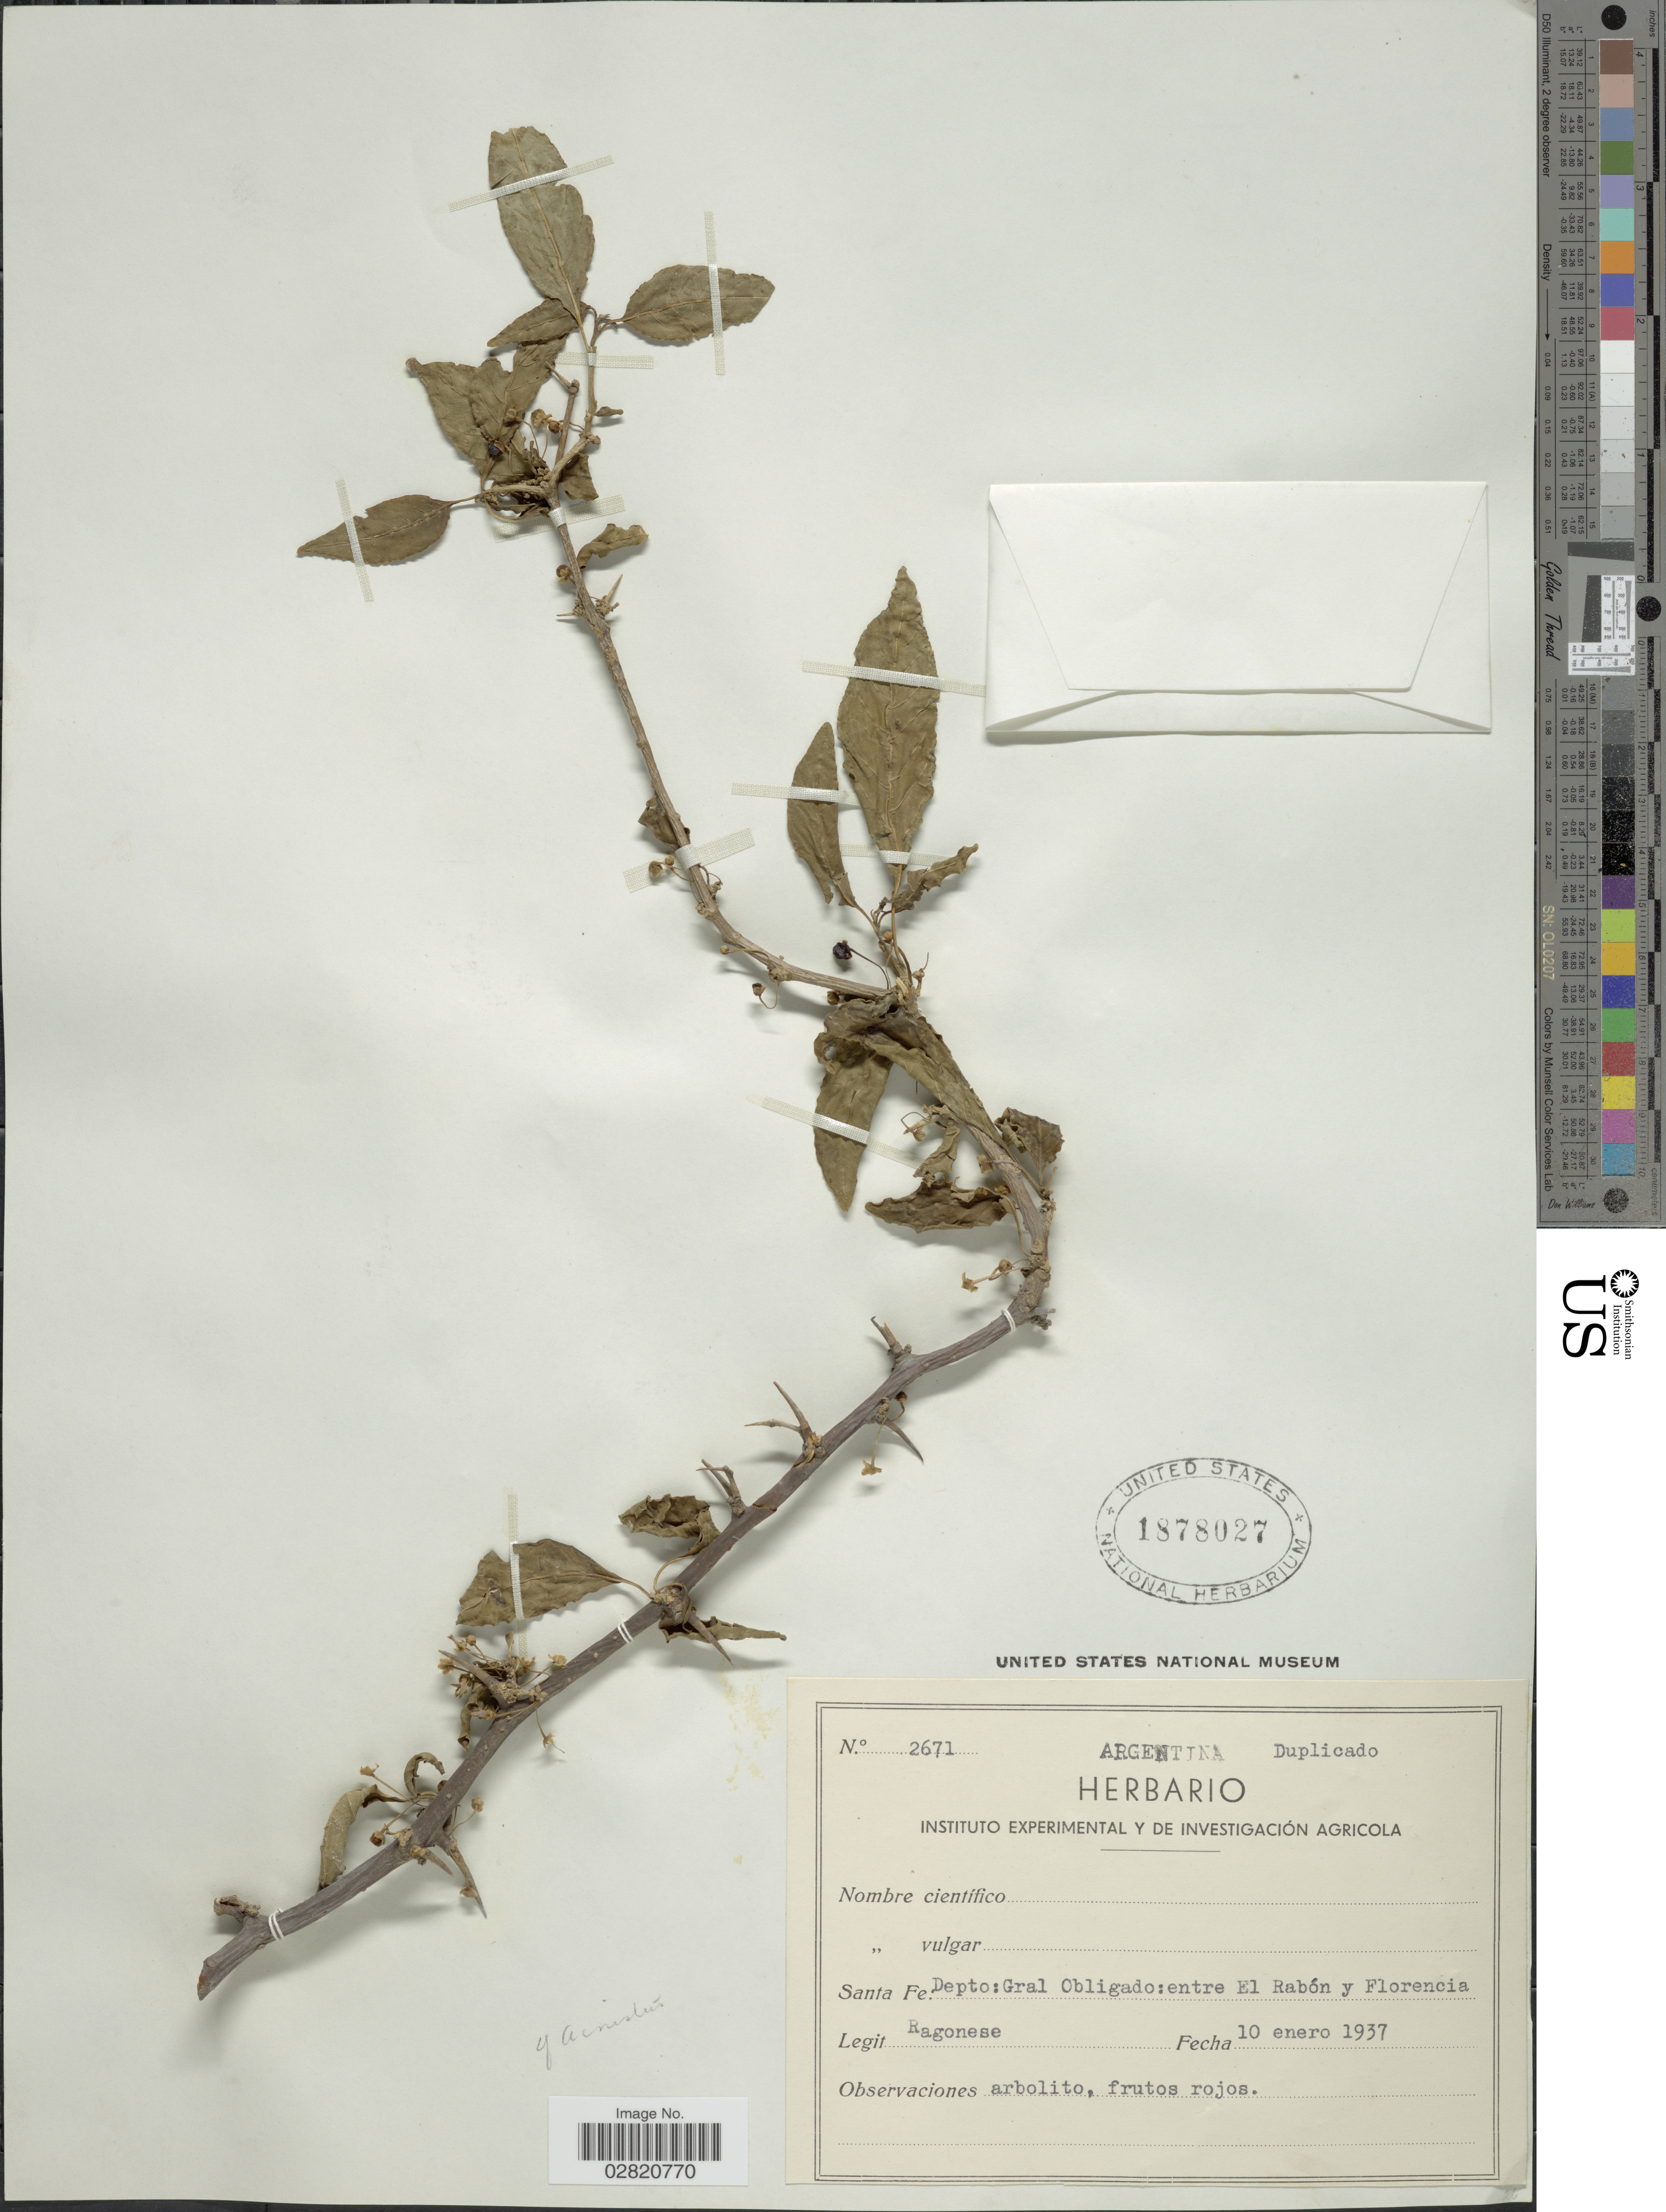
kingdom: Plantae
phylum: Tracheophyta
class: Magnoliopsida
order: Solanales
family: Solanaceae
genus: Grabowskia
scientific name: Grabowskia sp.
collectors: Ragonese, --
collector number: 2671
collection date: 1937-01-10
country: Argentina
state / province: Santa Fe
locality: Depto: Gral Obligado: entre El Rabón y Florencia.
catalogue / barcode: US 1878027